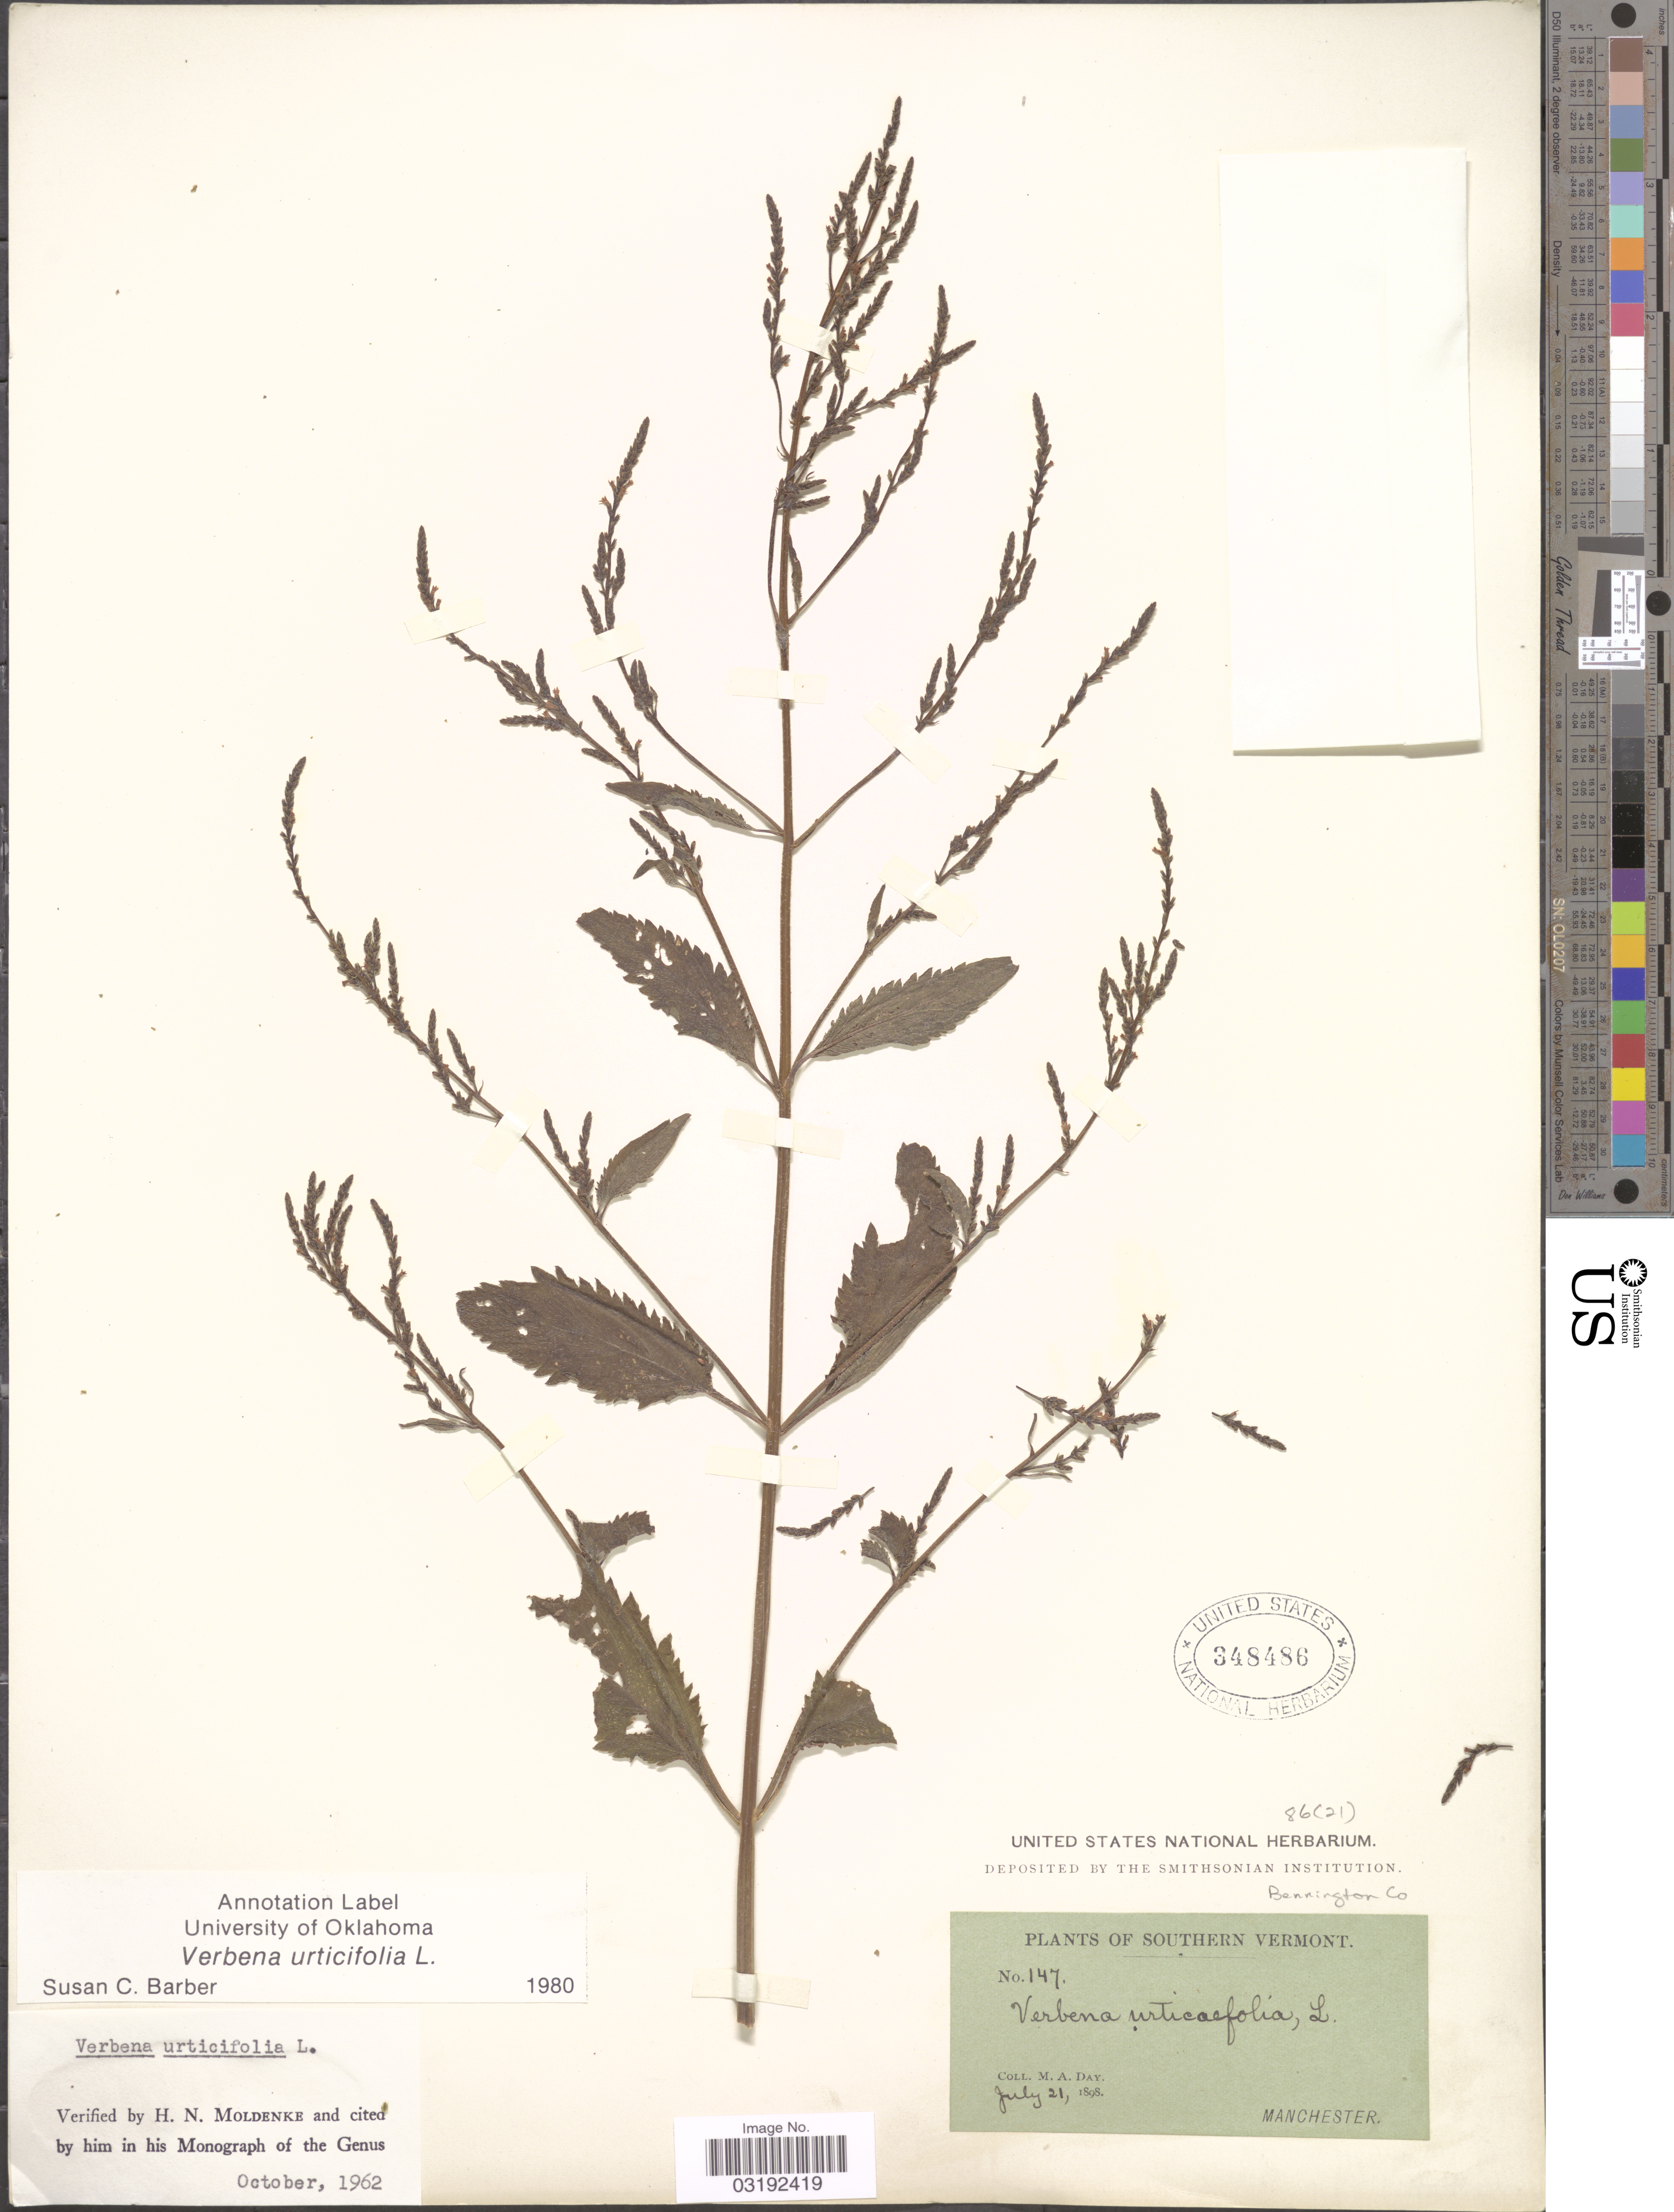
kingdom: Plantae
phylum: Tracheophyta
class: Magnoliopsida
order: Lamiales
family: Verbenaceae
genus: Verbena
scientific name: Verbena urticifolia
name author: L.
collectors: M. Day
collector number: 147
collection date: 1898-07-21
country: United States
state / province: Vermont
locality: Bennington Co, Southern Vermont. Manchester [unsure placement]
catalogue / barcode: US 348486